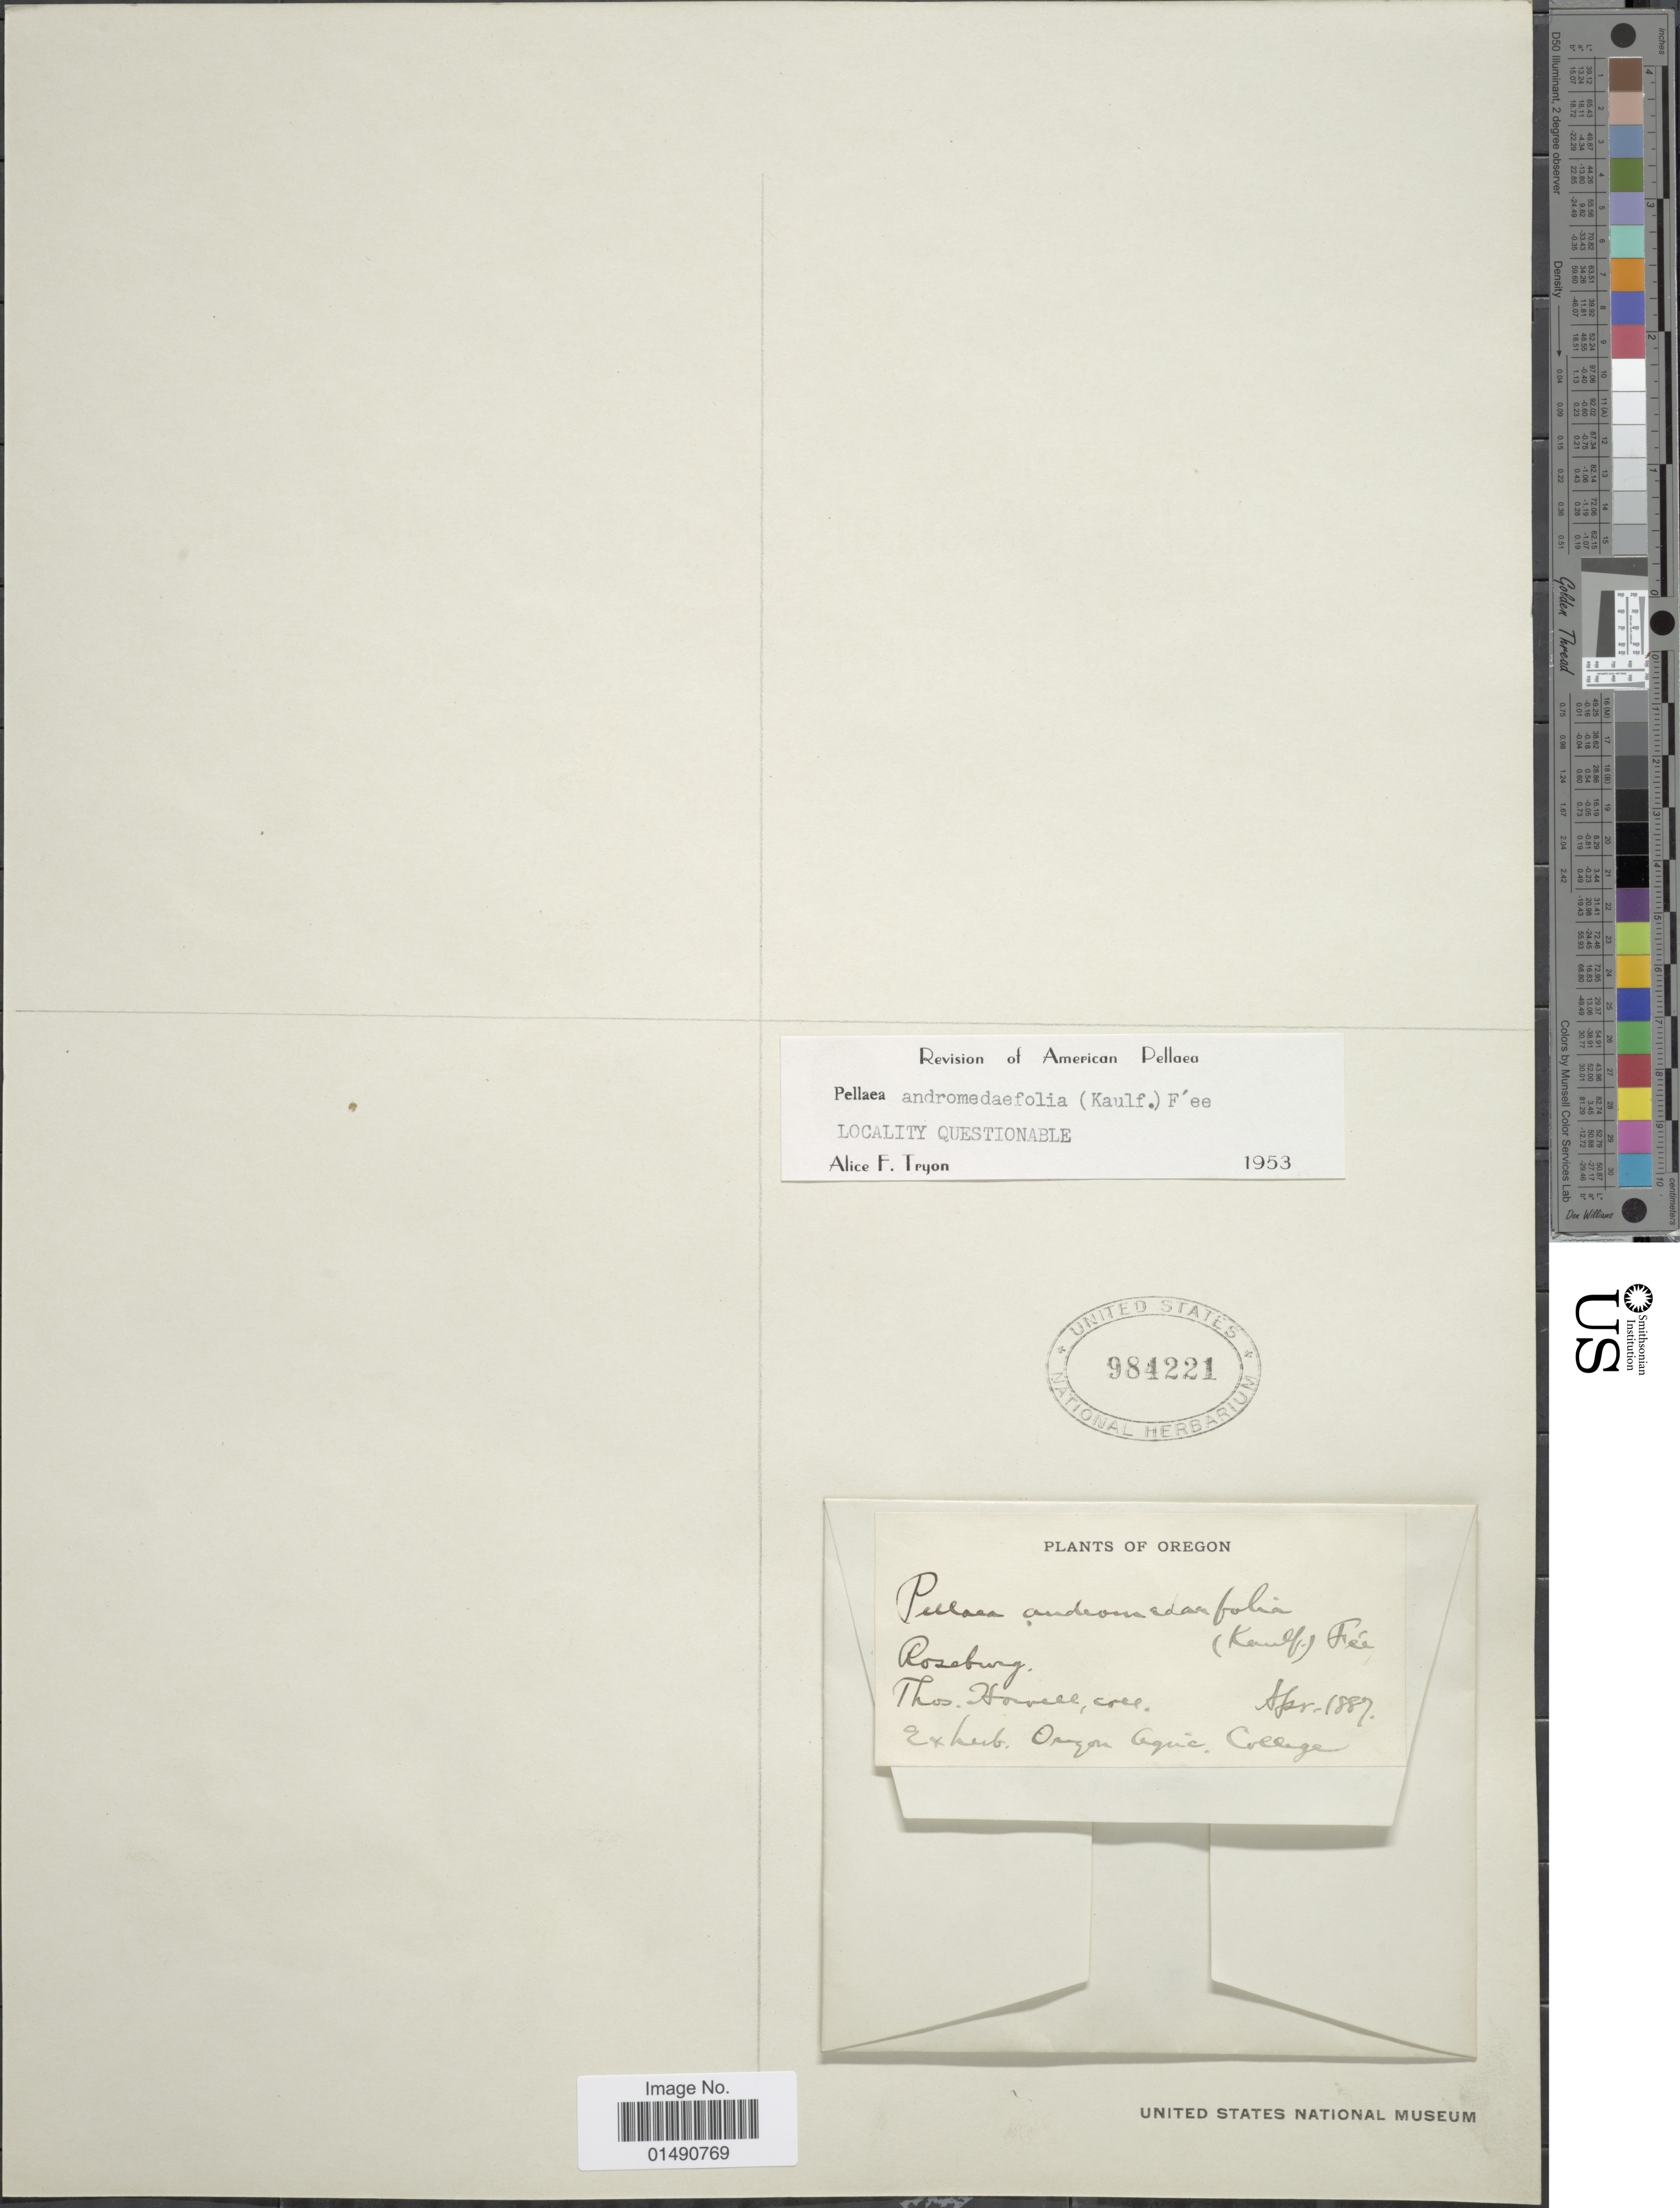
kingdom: Plantae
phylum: Tracheophyta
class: Polypodiopsida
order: Polypodiales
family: Pteridaceae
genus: Pellaea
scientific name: Pellaea andromedifolia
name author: (Kaulf.) Fée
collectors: T. Howell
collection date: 1887-04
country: United States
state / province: Oregon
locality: Roseburg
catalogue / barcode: US 984221